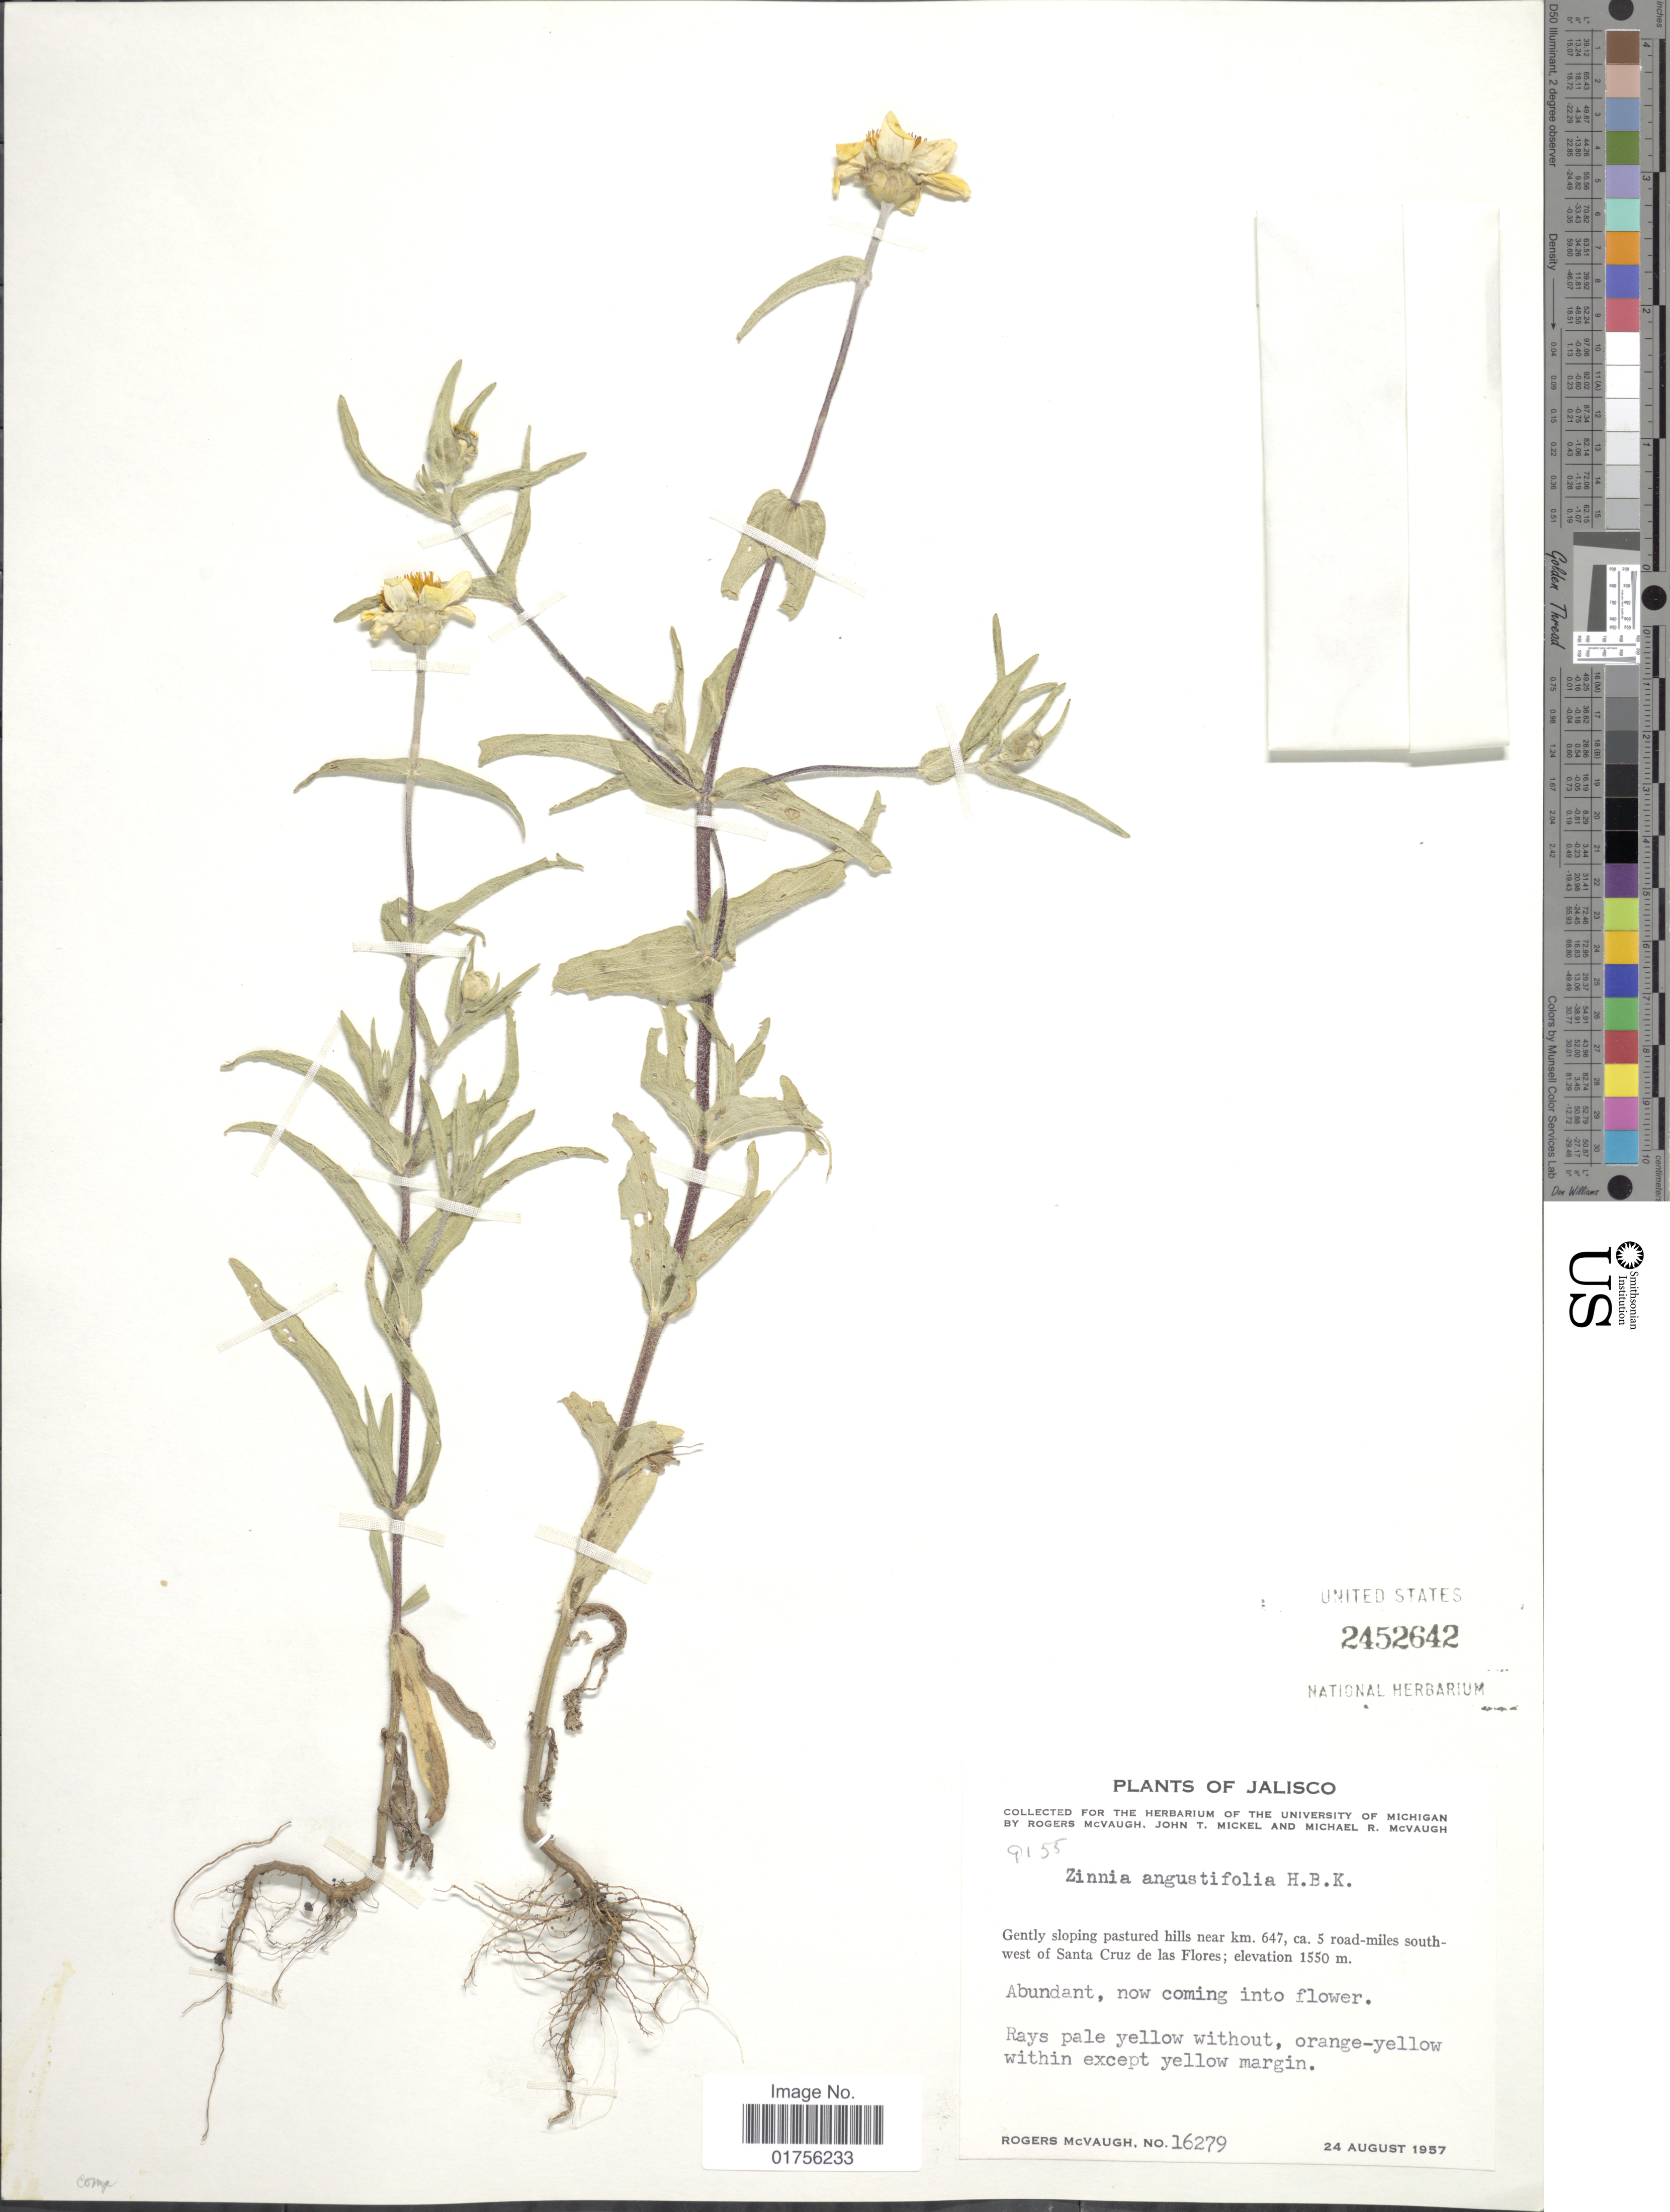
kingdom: Plantae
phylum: Tracheophyta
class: Magnoliopsida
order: Asterales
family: Asteraceae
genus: Zinnia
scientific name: Zinnia haageana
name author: Regel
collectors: R. McVaugh, J. T. Mickel & M. R. McVaugh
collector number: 16279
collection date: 1957-08-24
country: Mexico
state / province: Jalisco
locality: Gently sloping pastured hills near km. 647, 5 road-miles, south-west of Santa Cruz de las Flores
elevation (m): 1550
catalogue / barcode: US 2452642